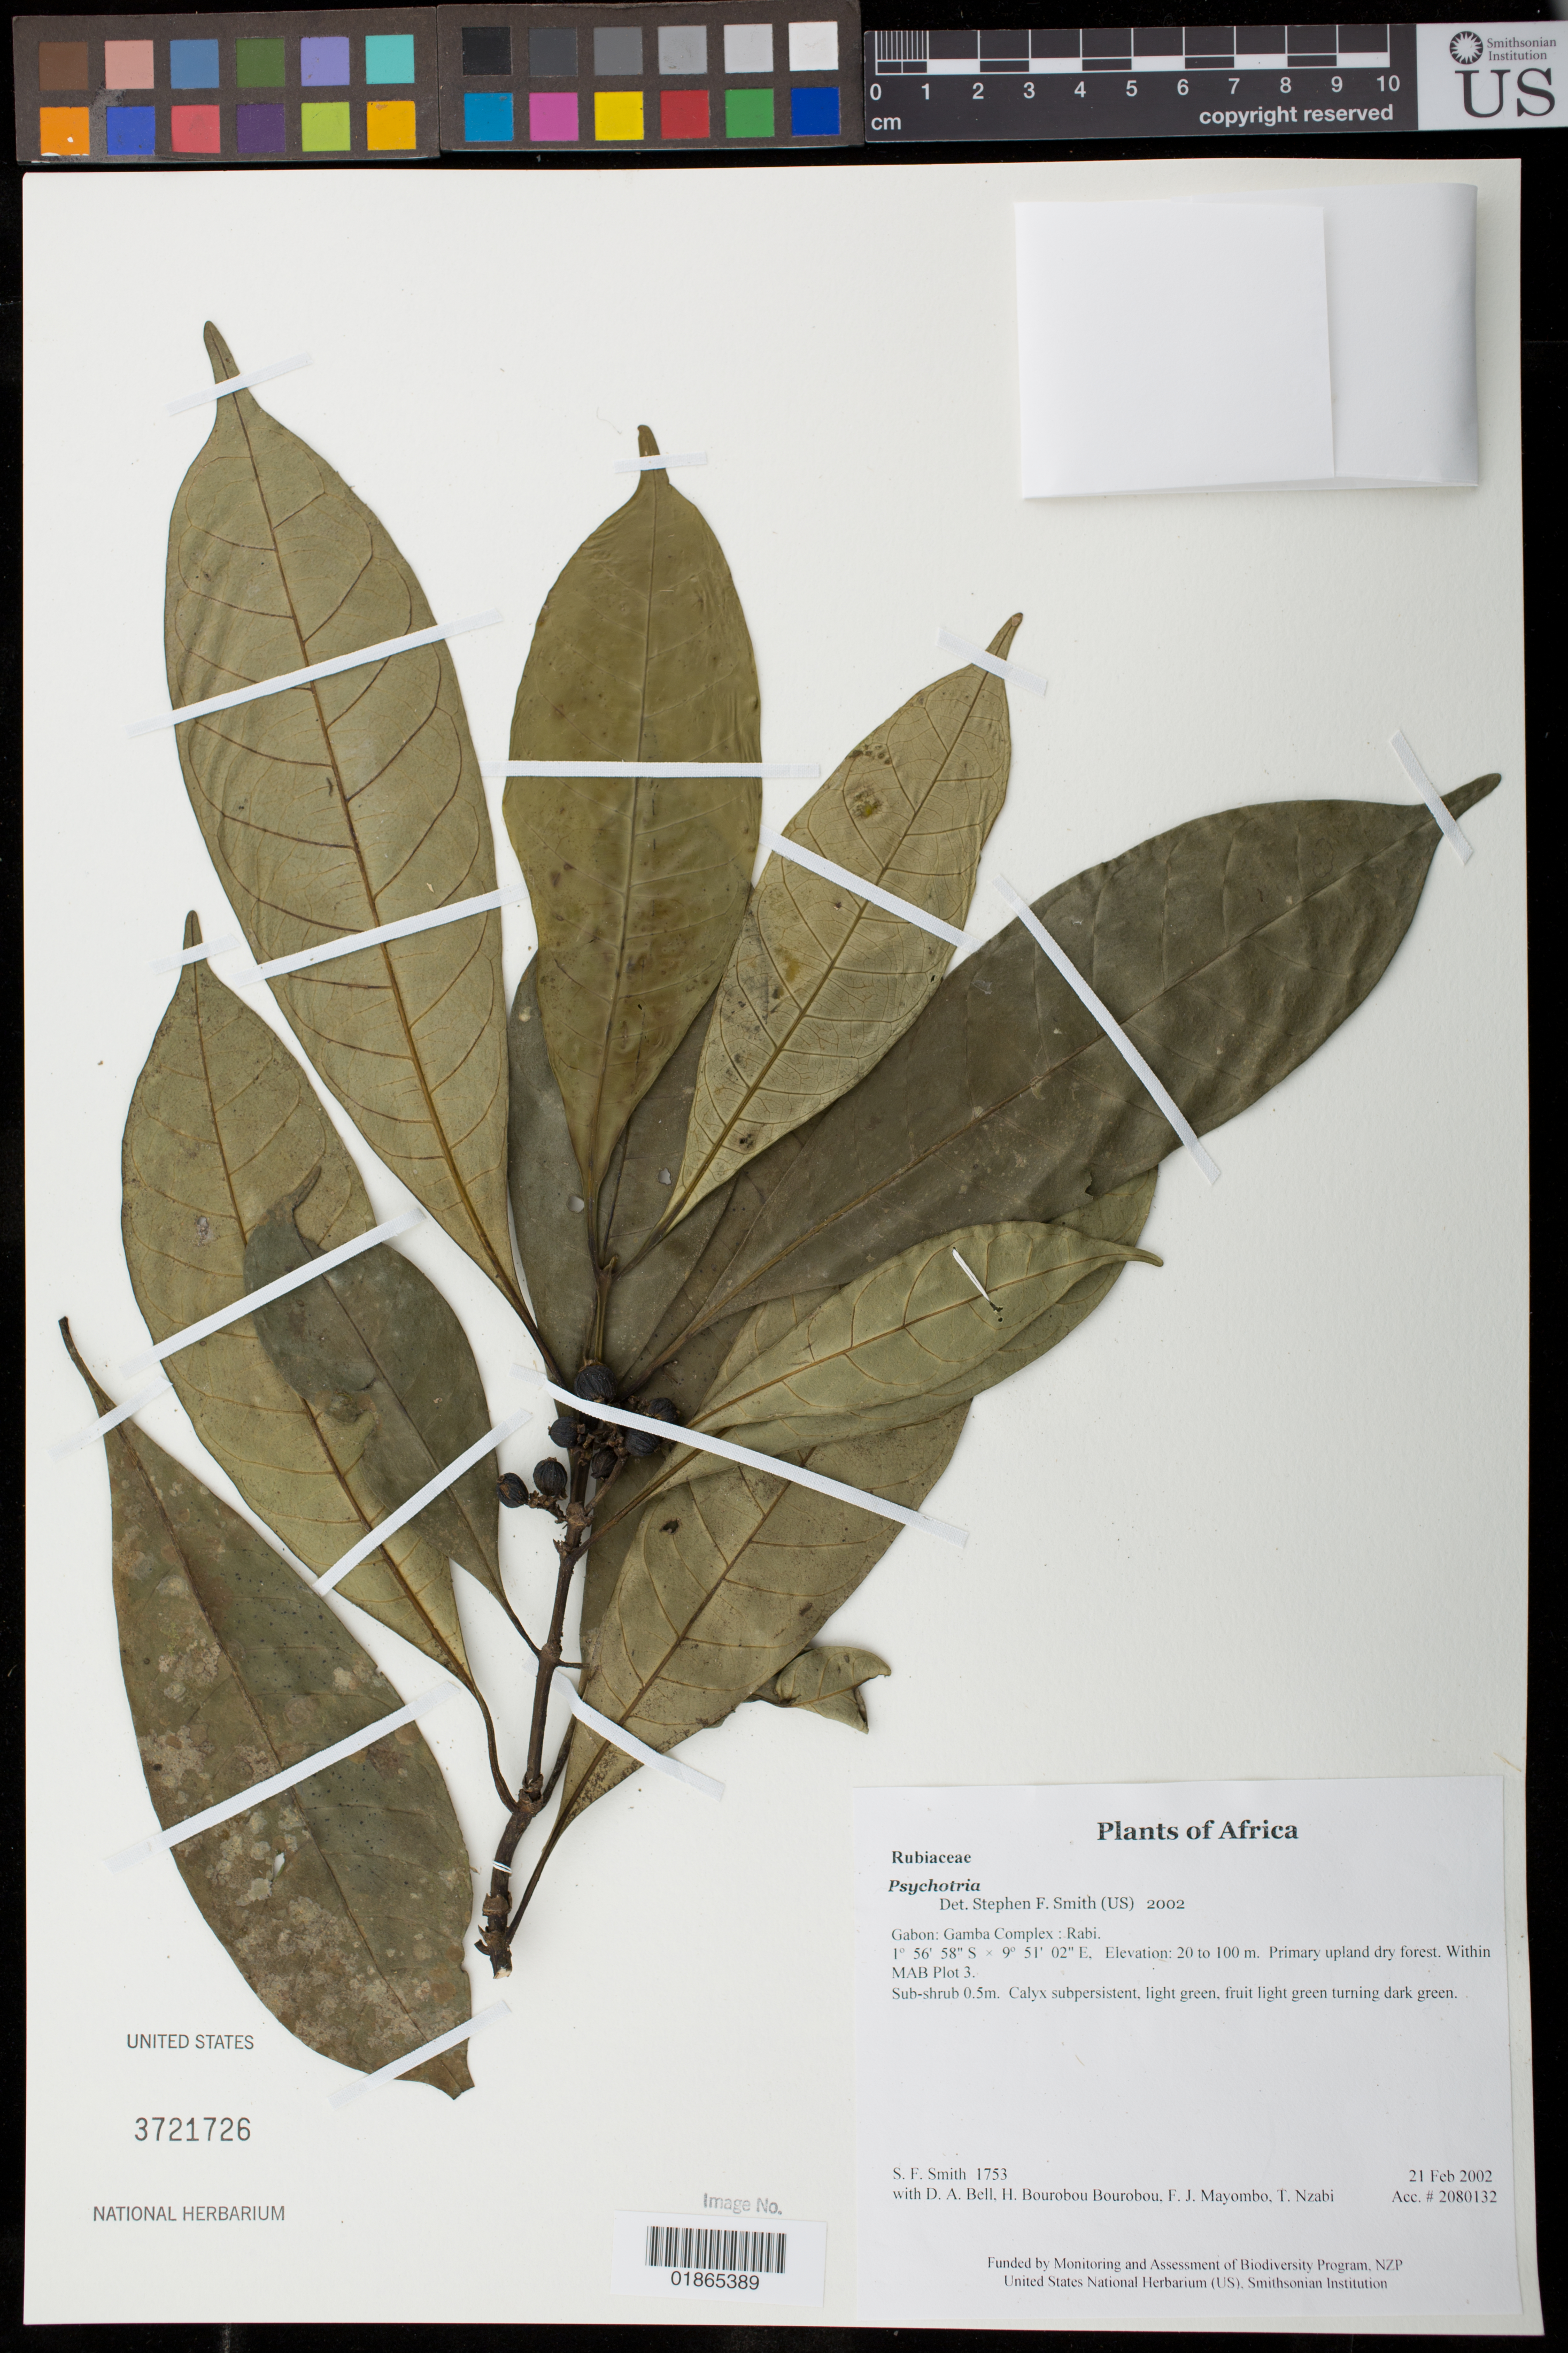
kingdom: Plantae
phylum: Tracheophyta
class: Magnoliopsida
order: Gentianales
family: Rubiaceae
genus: Psychotria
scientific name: Psychotria sp.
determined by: Smith, Stephen F., (US), NMNH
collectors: S.F. Smith, D. A. Bell, H. Bourobou Bourobou & F. J. Mayombo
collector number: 1753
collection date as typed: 21 Feb 2002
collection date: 2002-02-21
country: Gabon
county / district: Gamba Complex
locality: Rabi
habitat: Primary upland dry forest. Within MAB Plot 3.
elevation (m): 20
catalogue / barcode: US 3721726